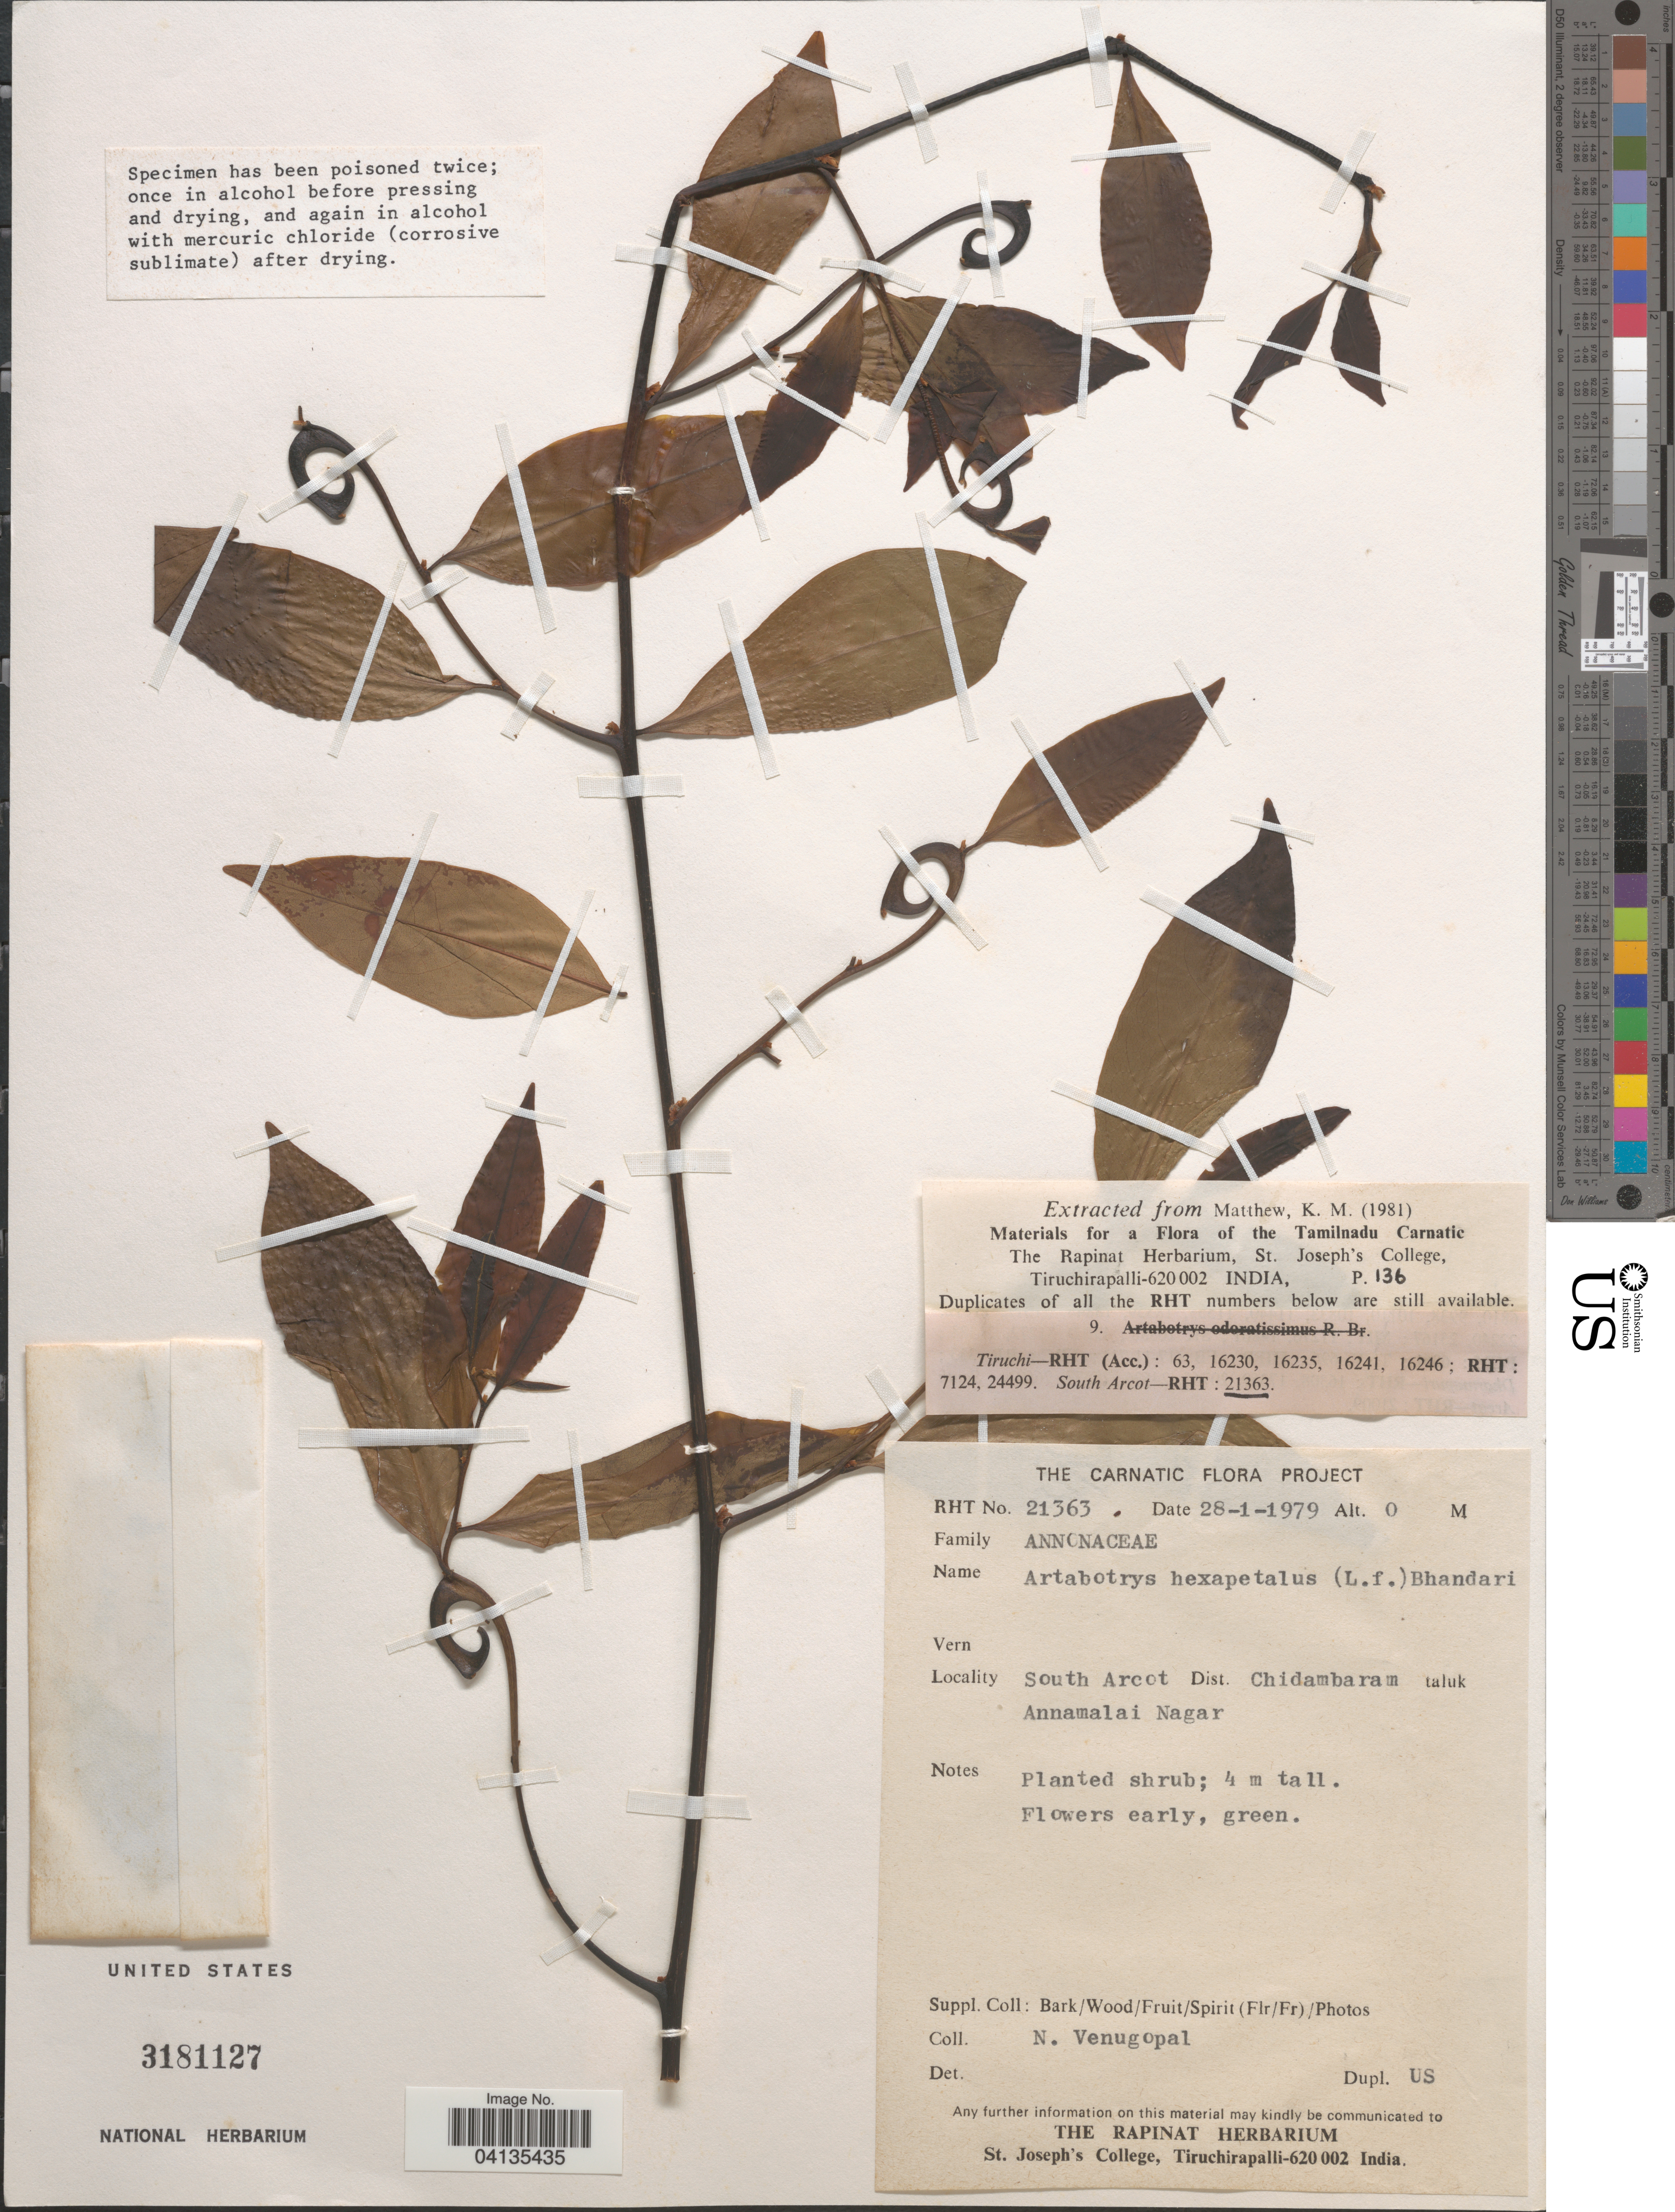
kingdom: Plantae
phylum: Tracheophyta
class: Magnoliopsida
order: Magnoliales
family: Annonaceae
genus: Artabotrys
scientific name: Artabotrys hexapetalus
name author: (L. f.) Bhandari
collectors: N. Venugopal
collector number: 21363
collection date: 1979-01-28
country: India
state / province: Tamil Nadu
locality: The Carnatic. South Arcot. dist. Chidambaram taluk. Annamalai Nagar.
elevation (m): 0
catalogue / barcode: US 3181127